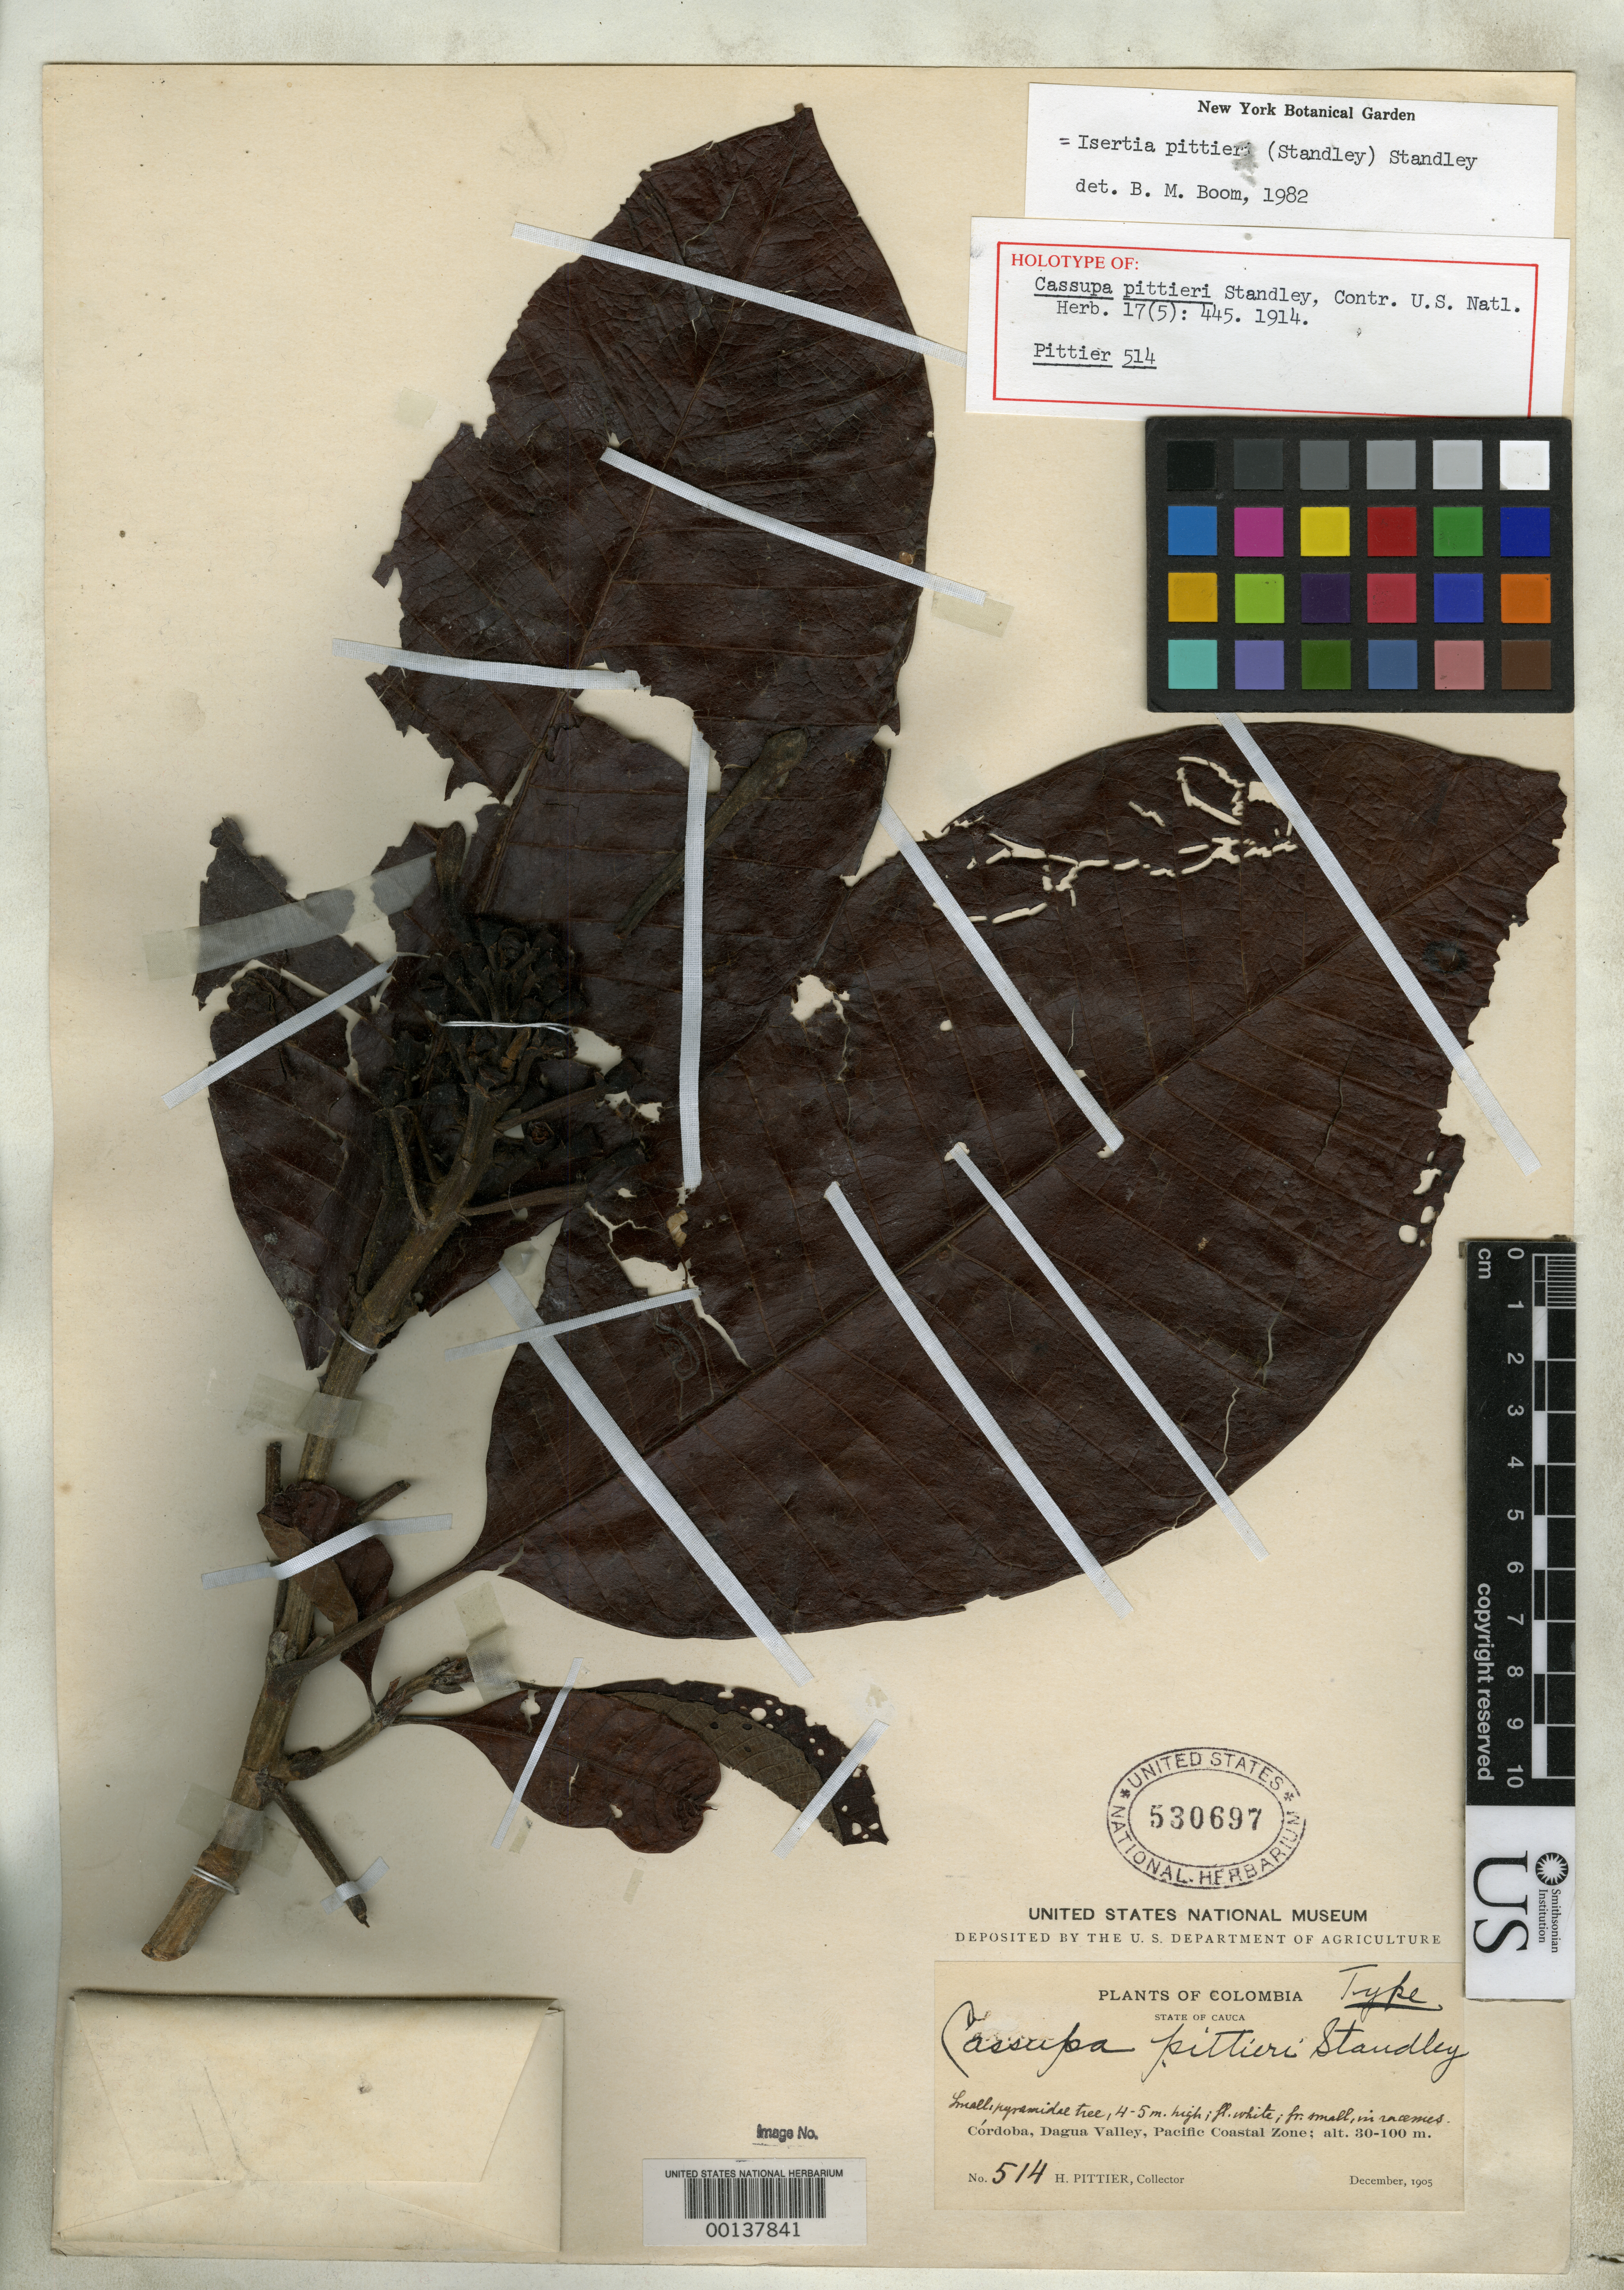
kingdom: Plantae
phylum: Tracheophyta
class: Magnoliopsida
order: Gentianales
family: Rubiaceae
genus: Cassupa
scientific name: Cassupa pittieri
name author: Standl.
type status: Holotype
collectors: H. F. Pittier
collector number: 514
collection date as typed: Dec 1905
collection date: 1905-12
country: Colombia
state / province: Cauca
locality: Dagua Valley, near Cordoba.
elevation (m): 30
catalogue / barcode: US 530697